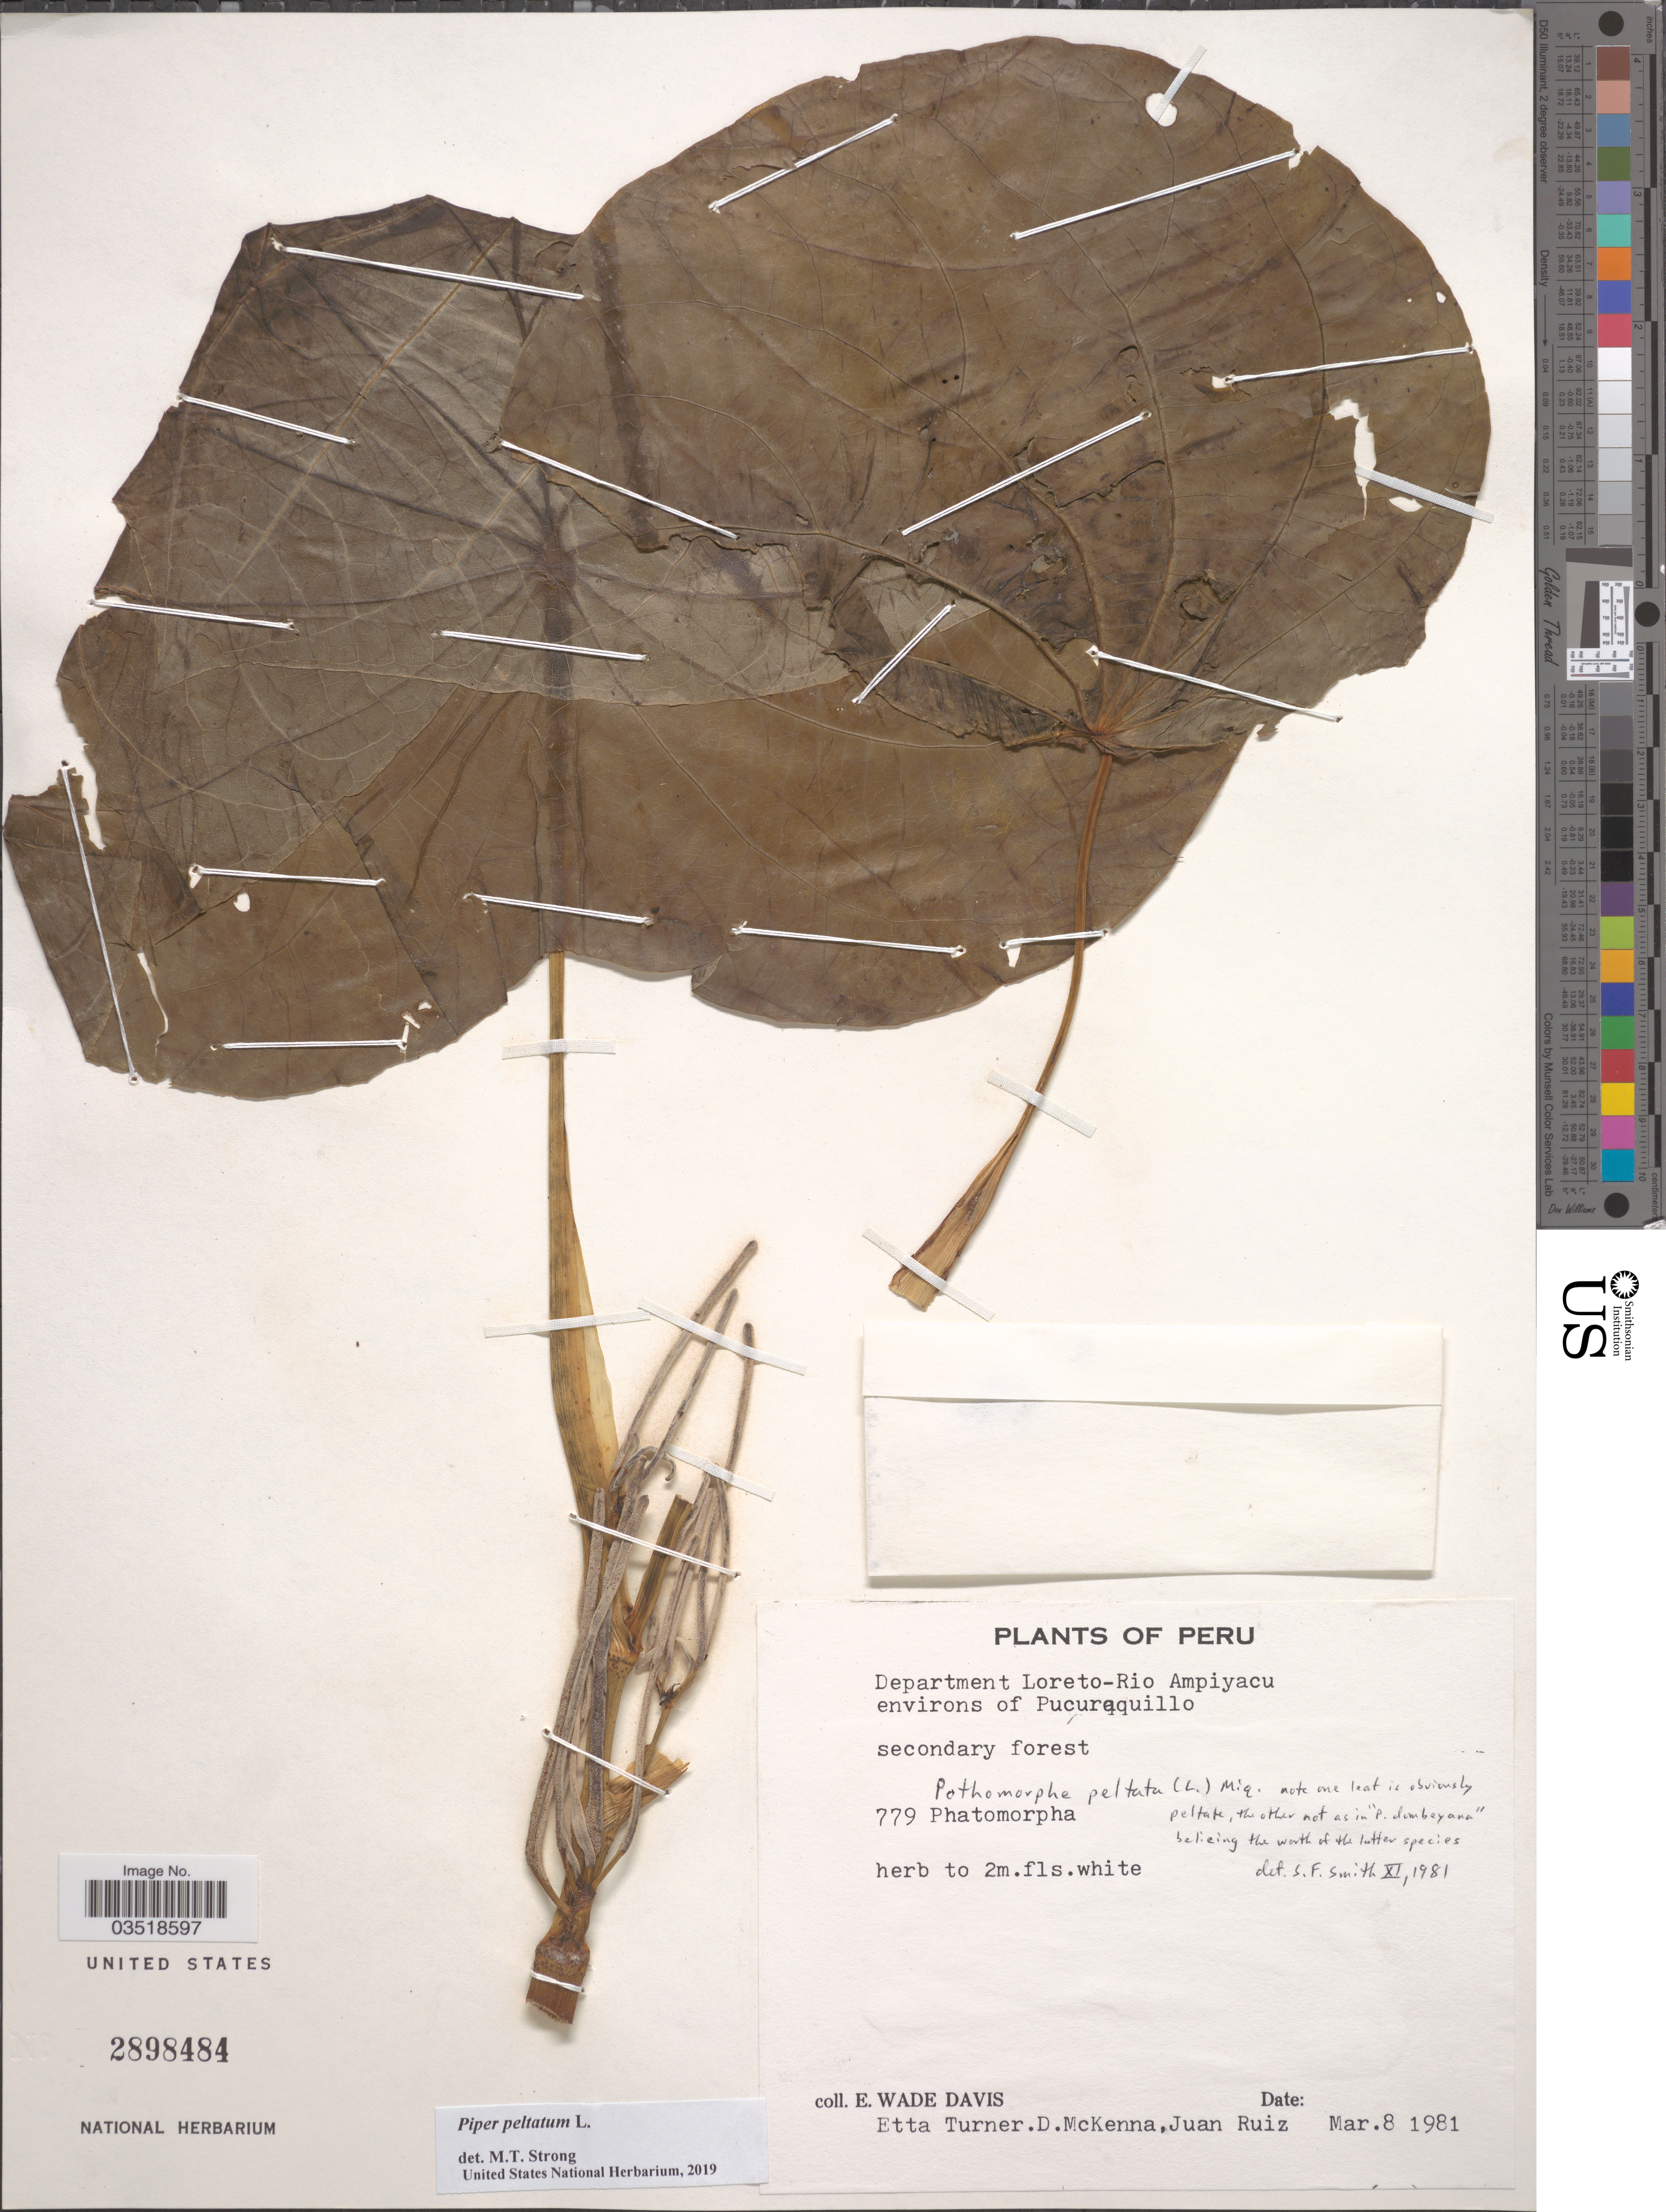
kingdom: Plantae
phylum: Tracheophyta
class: Magnoliopsida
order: Piperales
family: Piperaceae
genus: Piper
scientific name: Piper peltatum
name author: L.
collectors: E. Wade-Davis, E. Turner & J. Ruíz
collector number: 779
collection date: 1981-03-08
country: Peru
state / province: Loreto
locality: Department Loreto- Rio Ampiyacu environs of Pucuraquillo.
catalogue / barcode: US 2898484